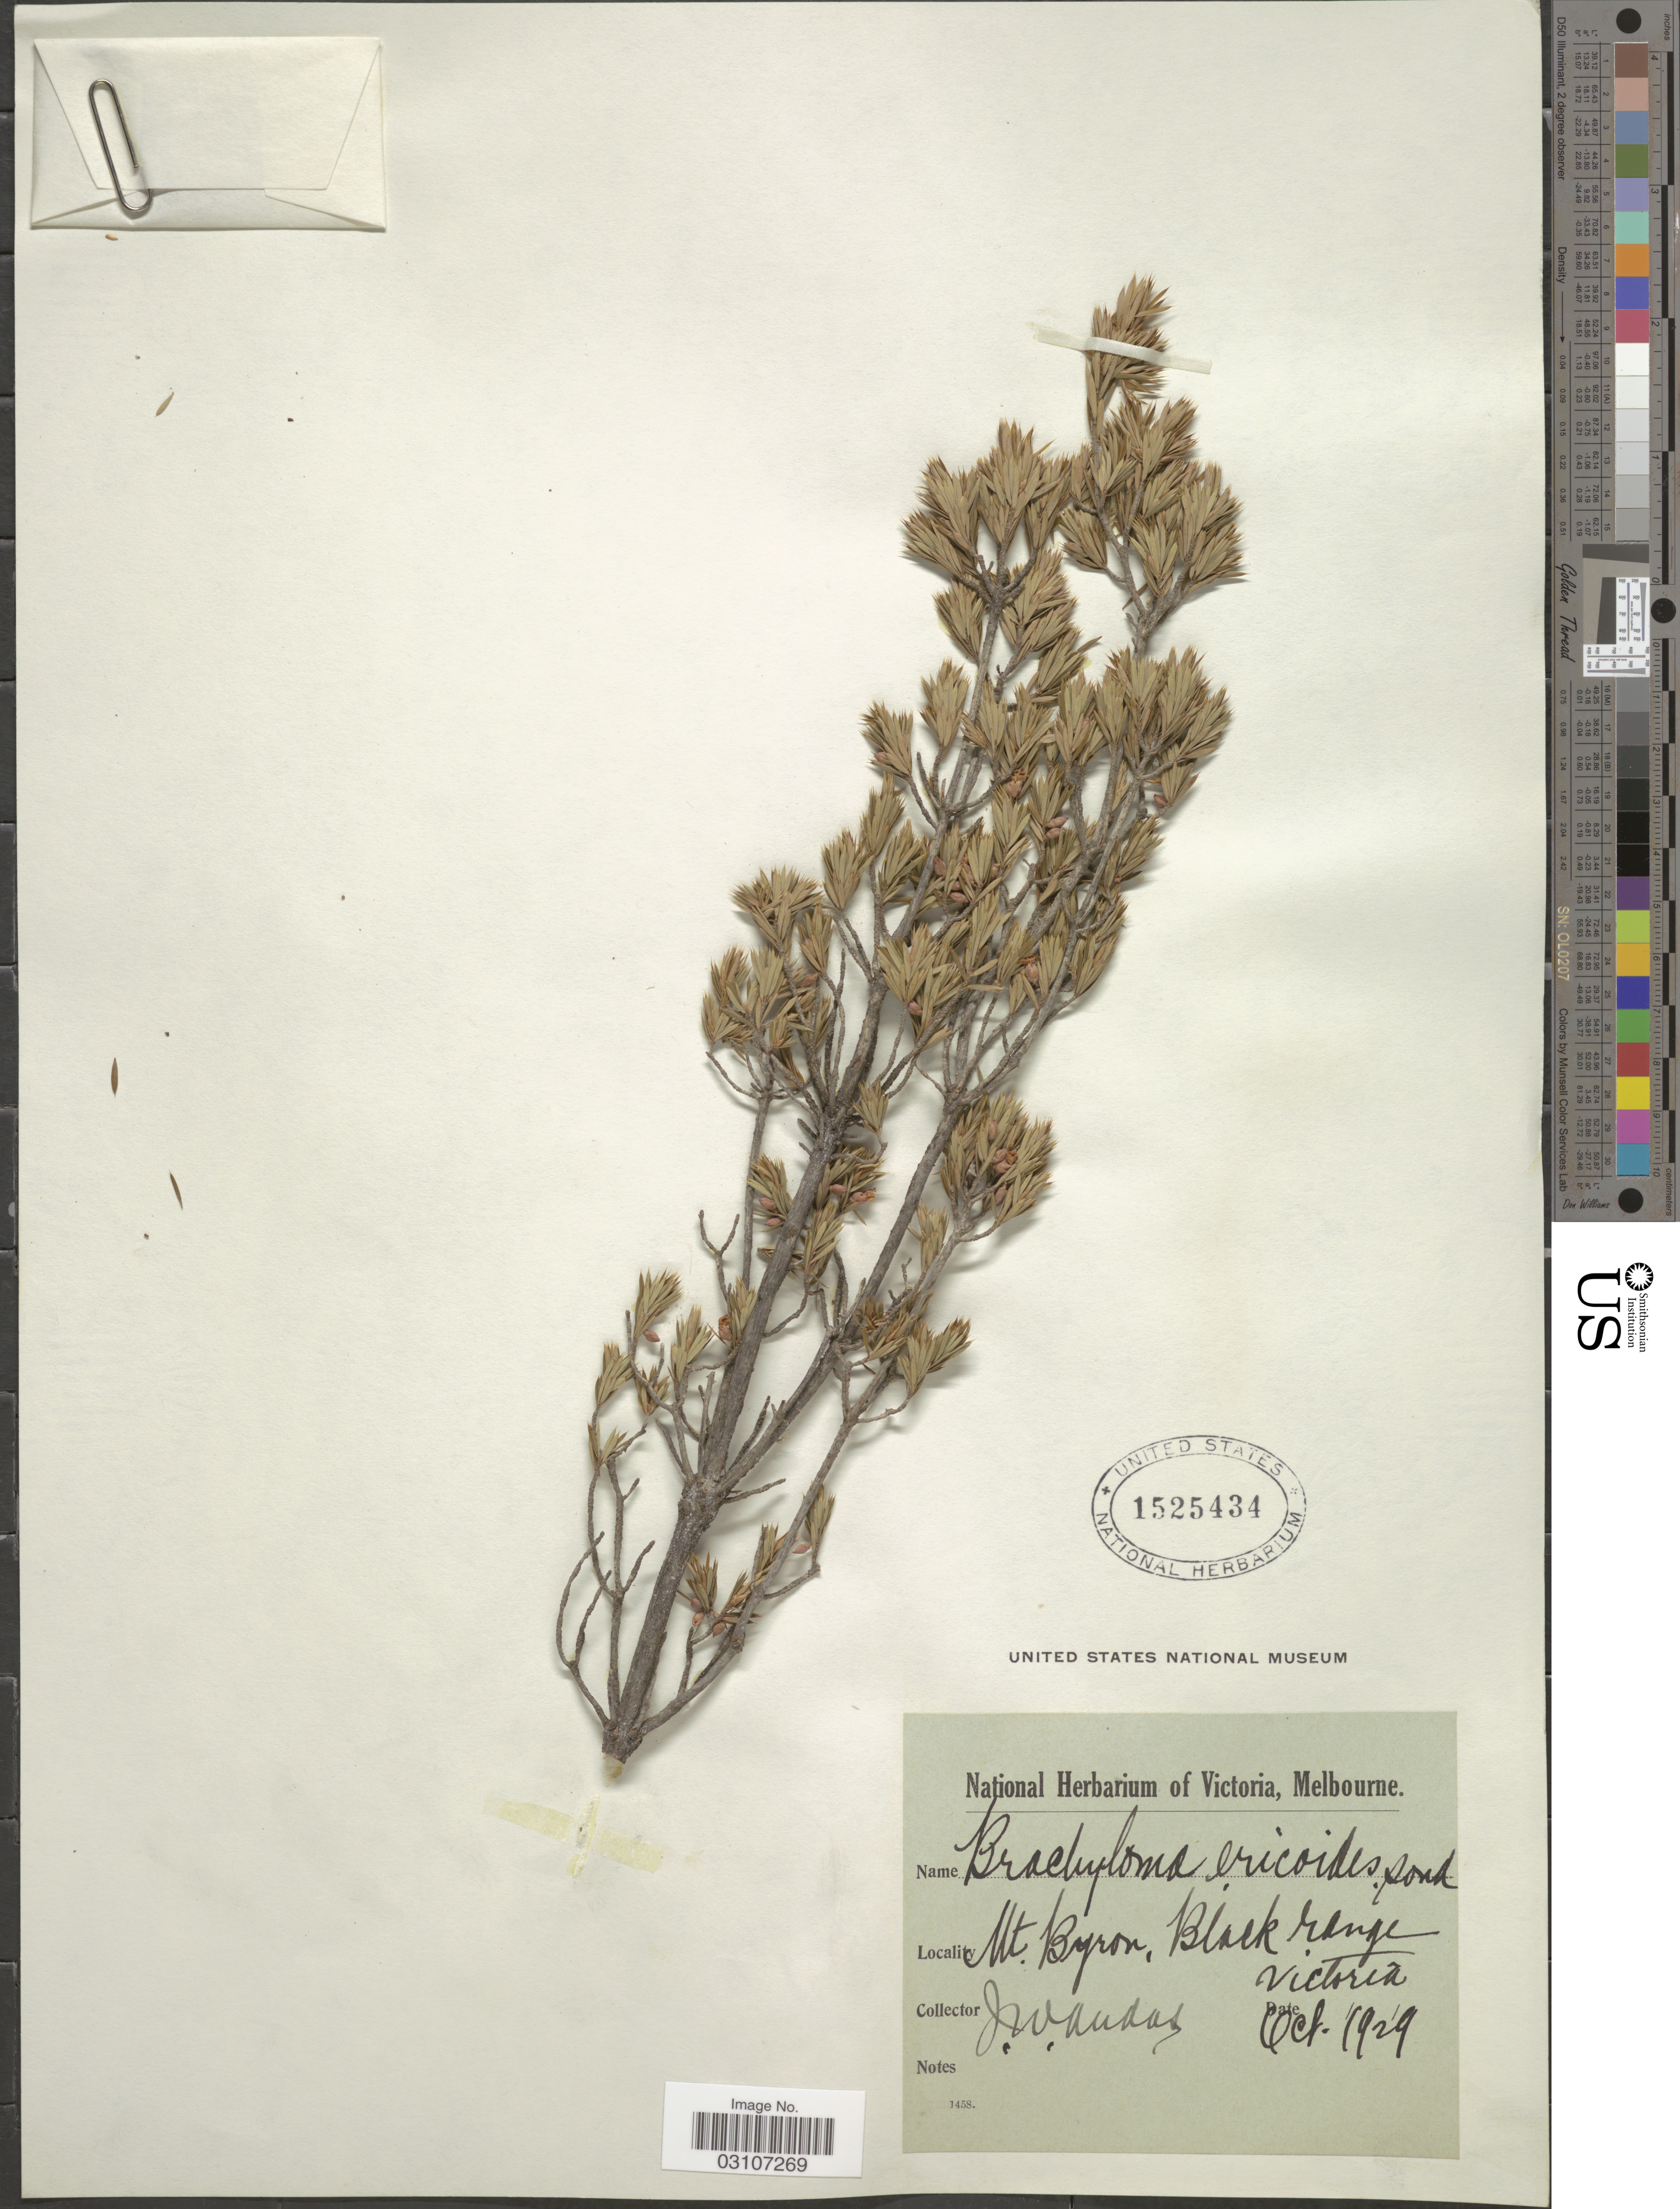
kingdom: Plantae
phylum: Tracheophyta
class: Magnoliopsida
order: Ericales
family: Ericaceae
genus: Brachyloma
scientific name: Brachyloma ericoides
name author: (Schltdl.) Sond.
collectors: J. Audas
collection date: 1929-10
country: Australia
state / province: Victoria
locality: Mt. Byron, Black Range Victoria.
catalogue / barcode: US 1525434